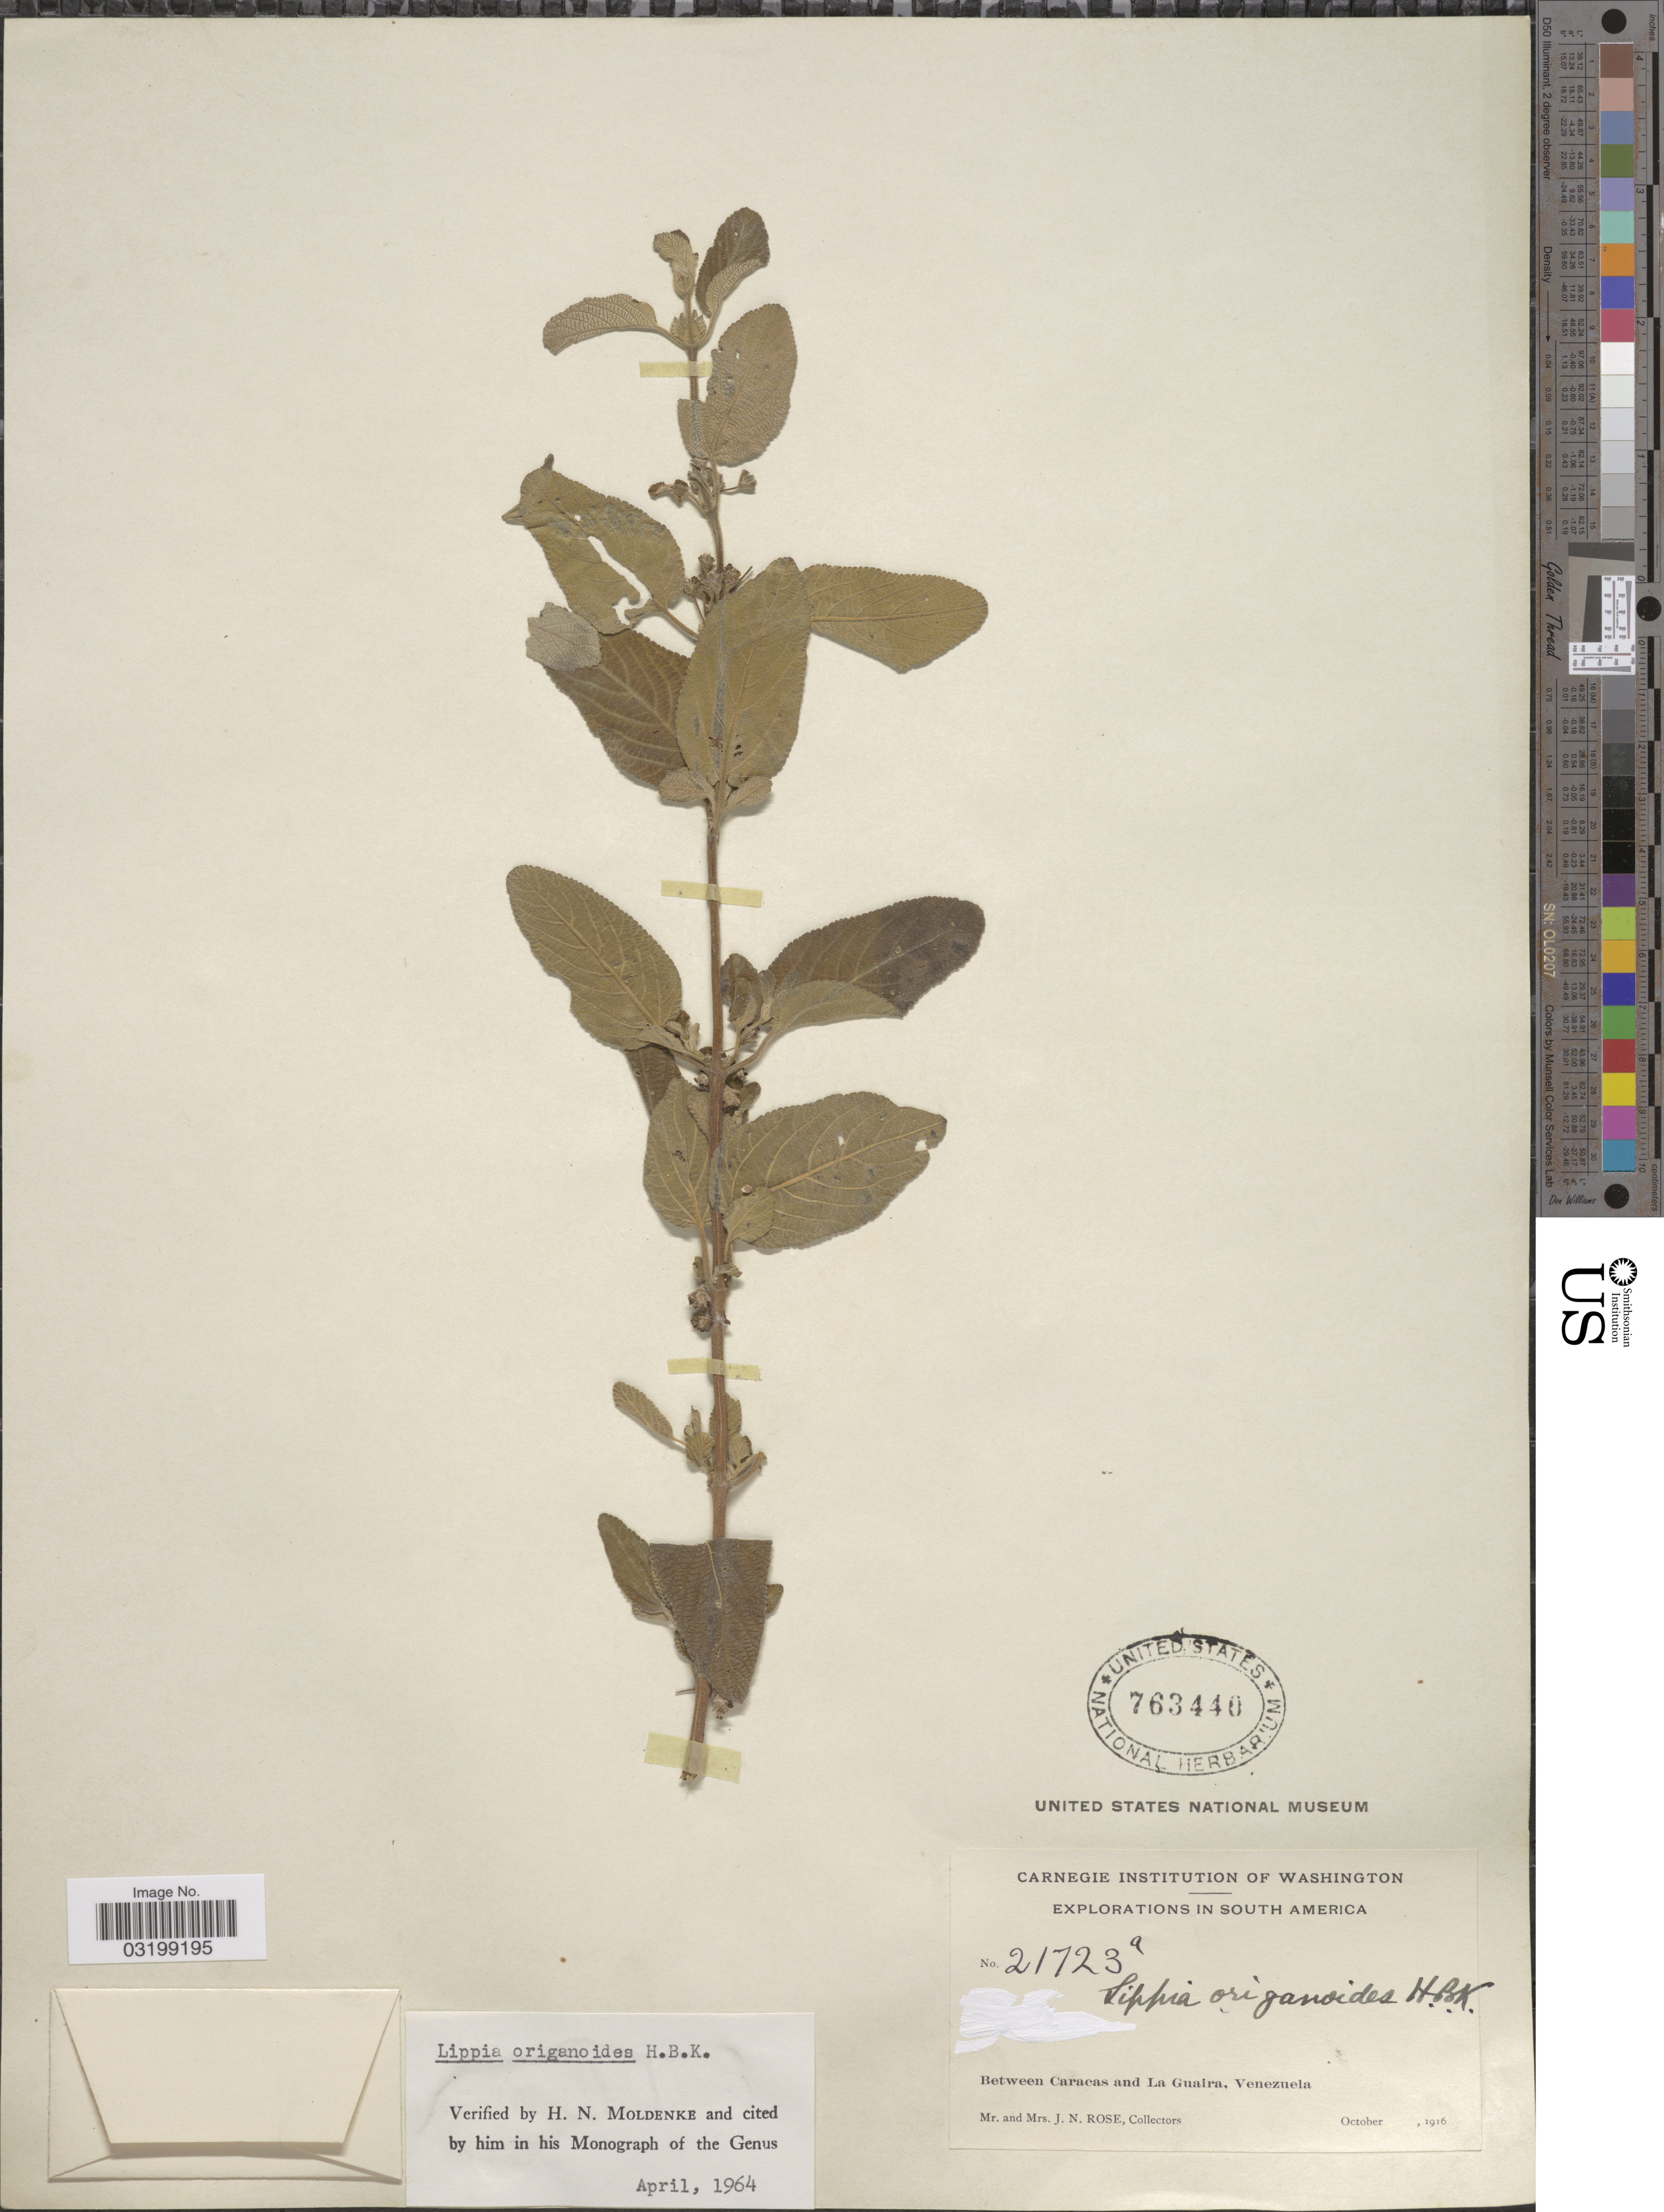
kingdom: Plantae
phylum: Tracheophyta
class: Magnoliopsida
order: Lamiales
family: Verbenaceae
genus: Lippia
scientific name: Lippia origanoides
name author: Kunth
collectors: J. N. Rose & L. B. Rose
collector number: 21723a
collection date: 1916-10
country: Venezuela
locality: Between Caracas and La Guairia.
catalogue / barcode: US 763440